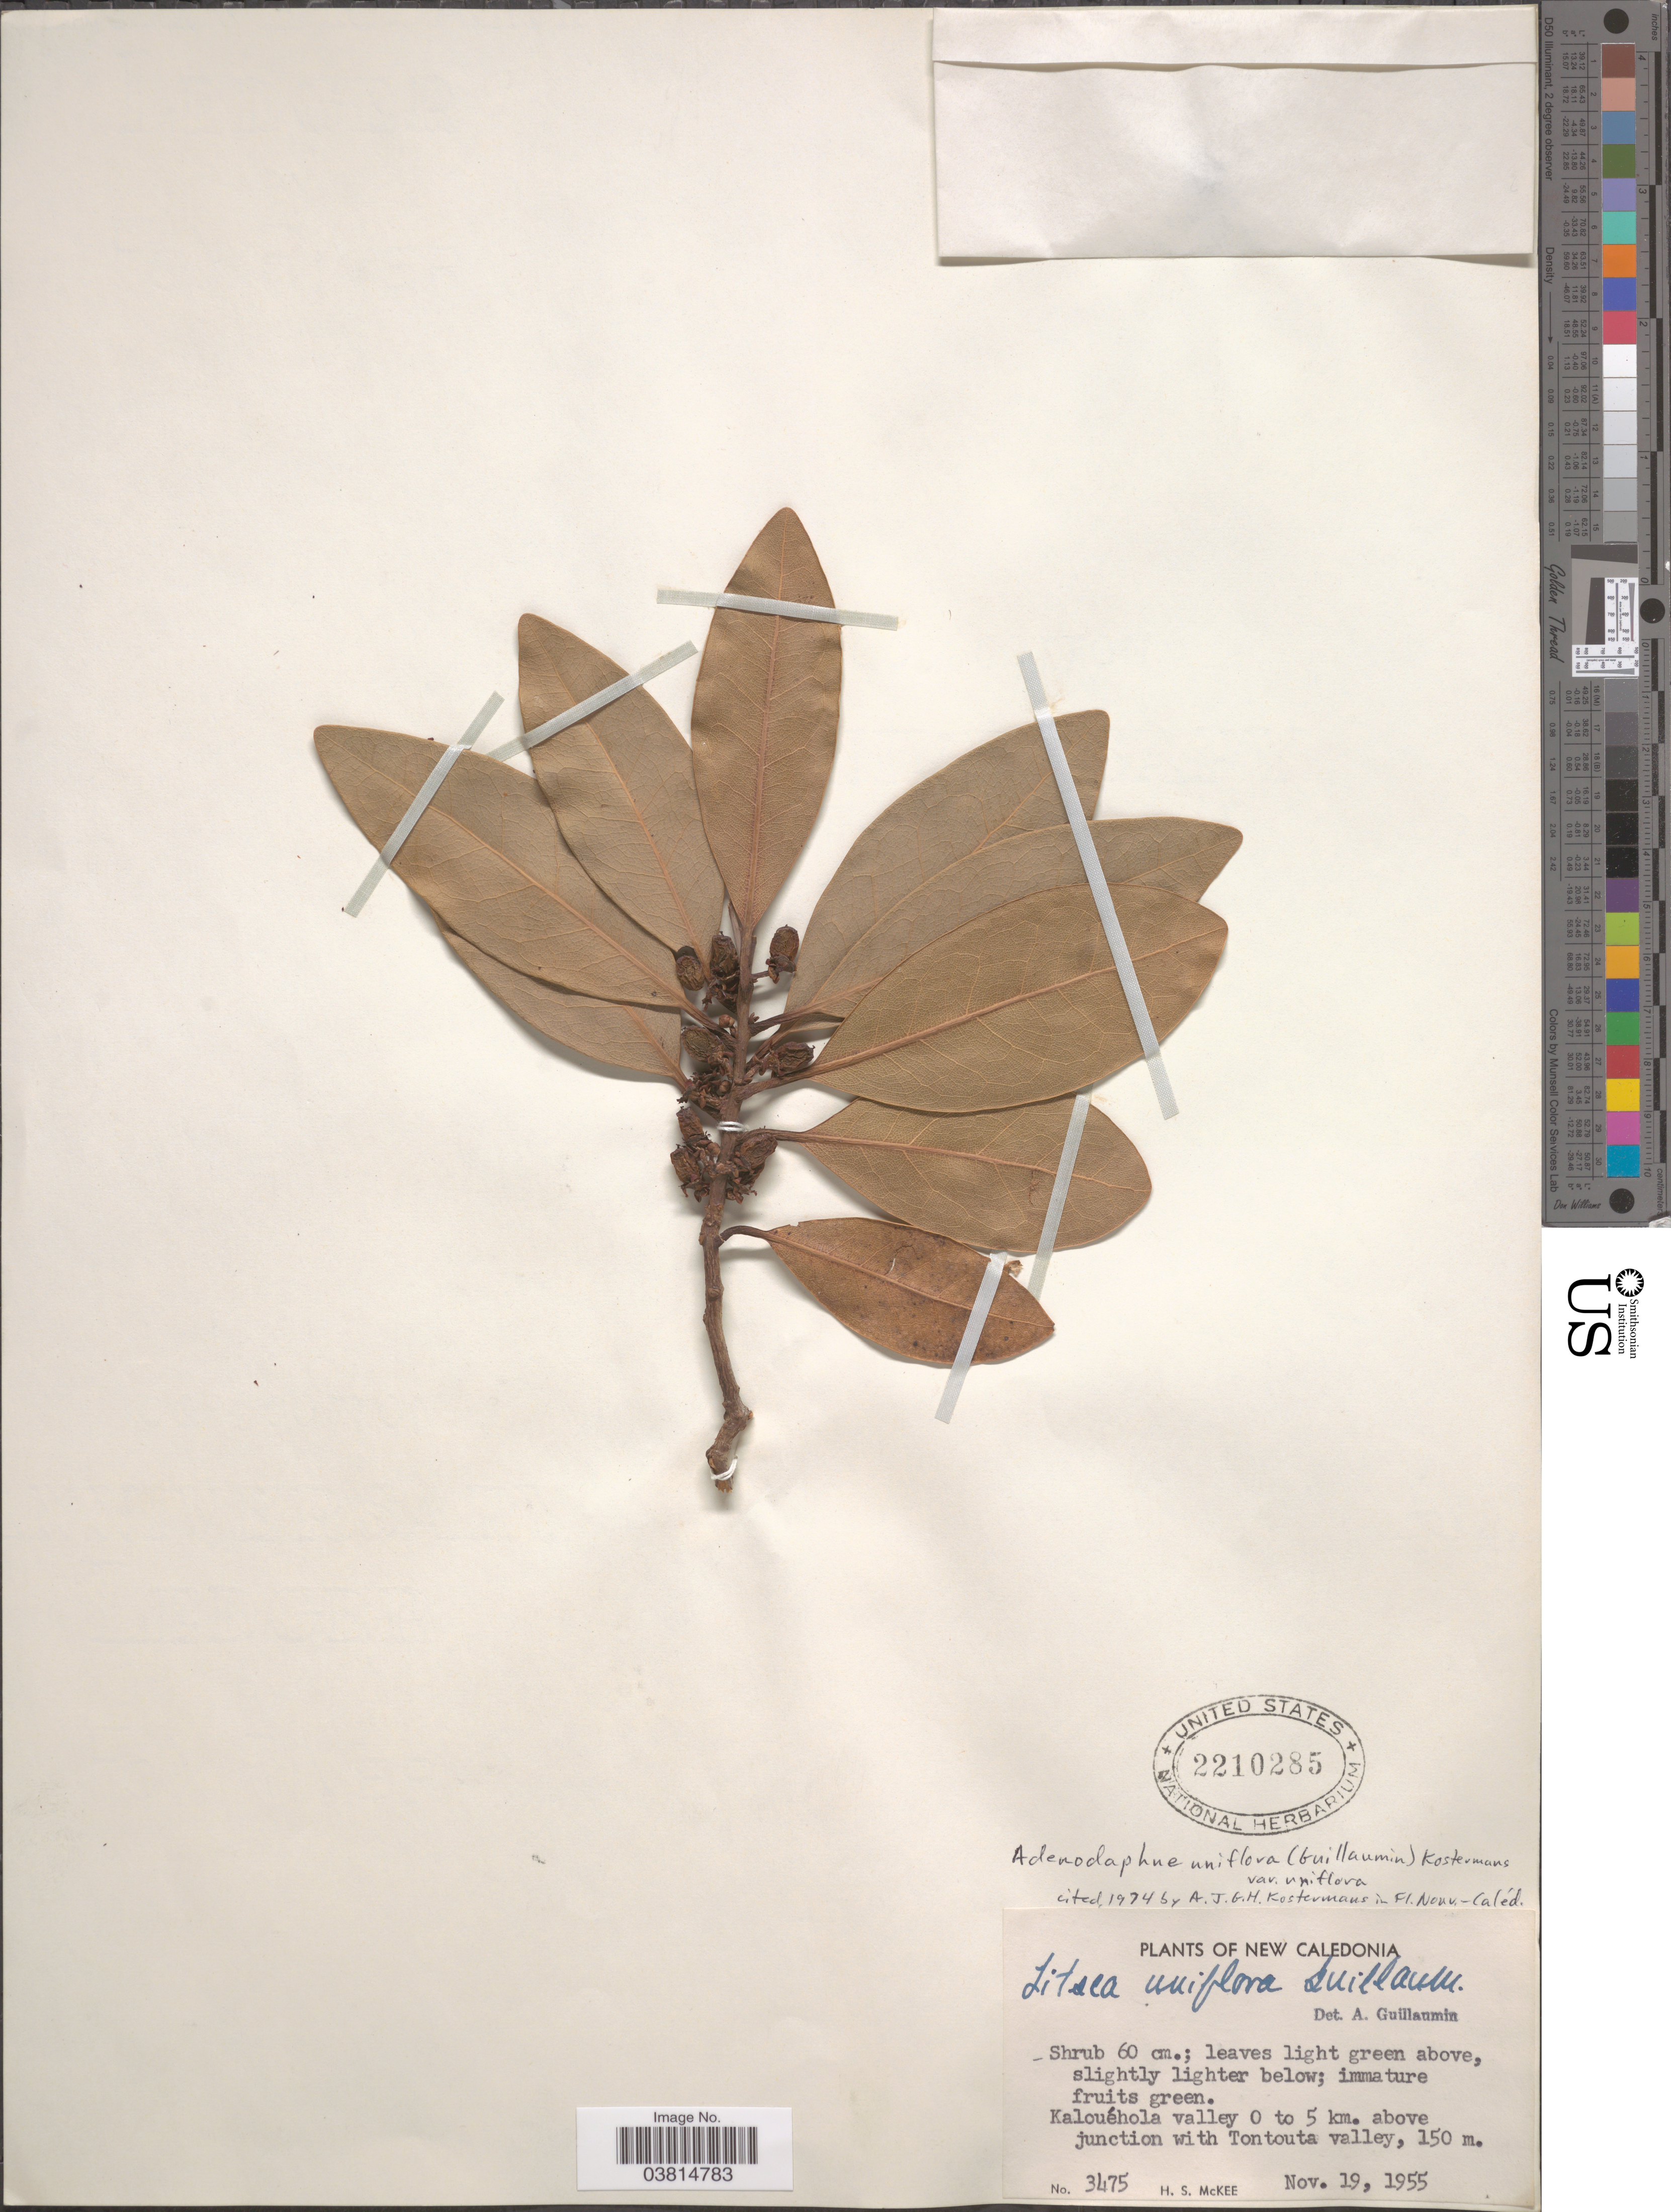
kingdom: Plantae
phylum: Tracheophyta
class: Magnoliopsida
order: Laurales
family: Lauraceae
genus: Adenodaphne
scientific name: Adenodaphne uniflora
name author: (Guillaumin) Kosterm.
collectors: H. S. McKee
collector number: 3475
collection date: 1955-11-19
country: New Caledonia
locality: Kalouéhola valley 0 to 5 km. above junction with Tontouta valley.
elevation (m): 150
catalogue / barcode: US 2210285